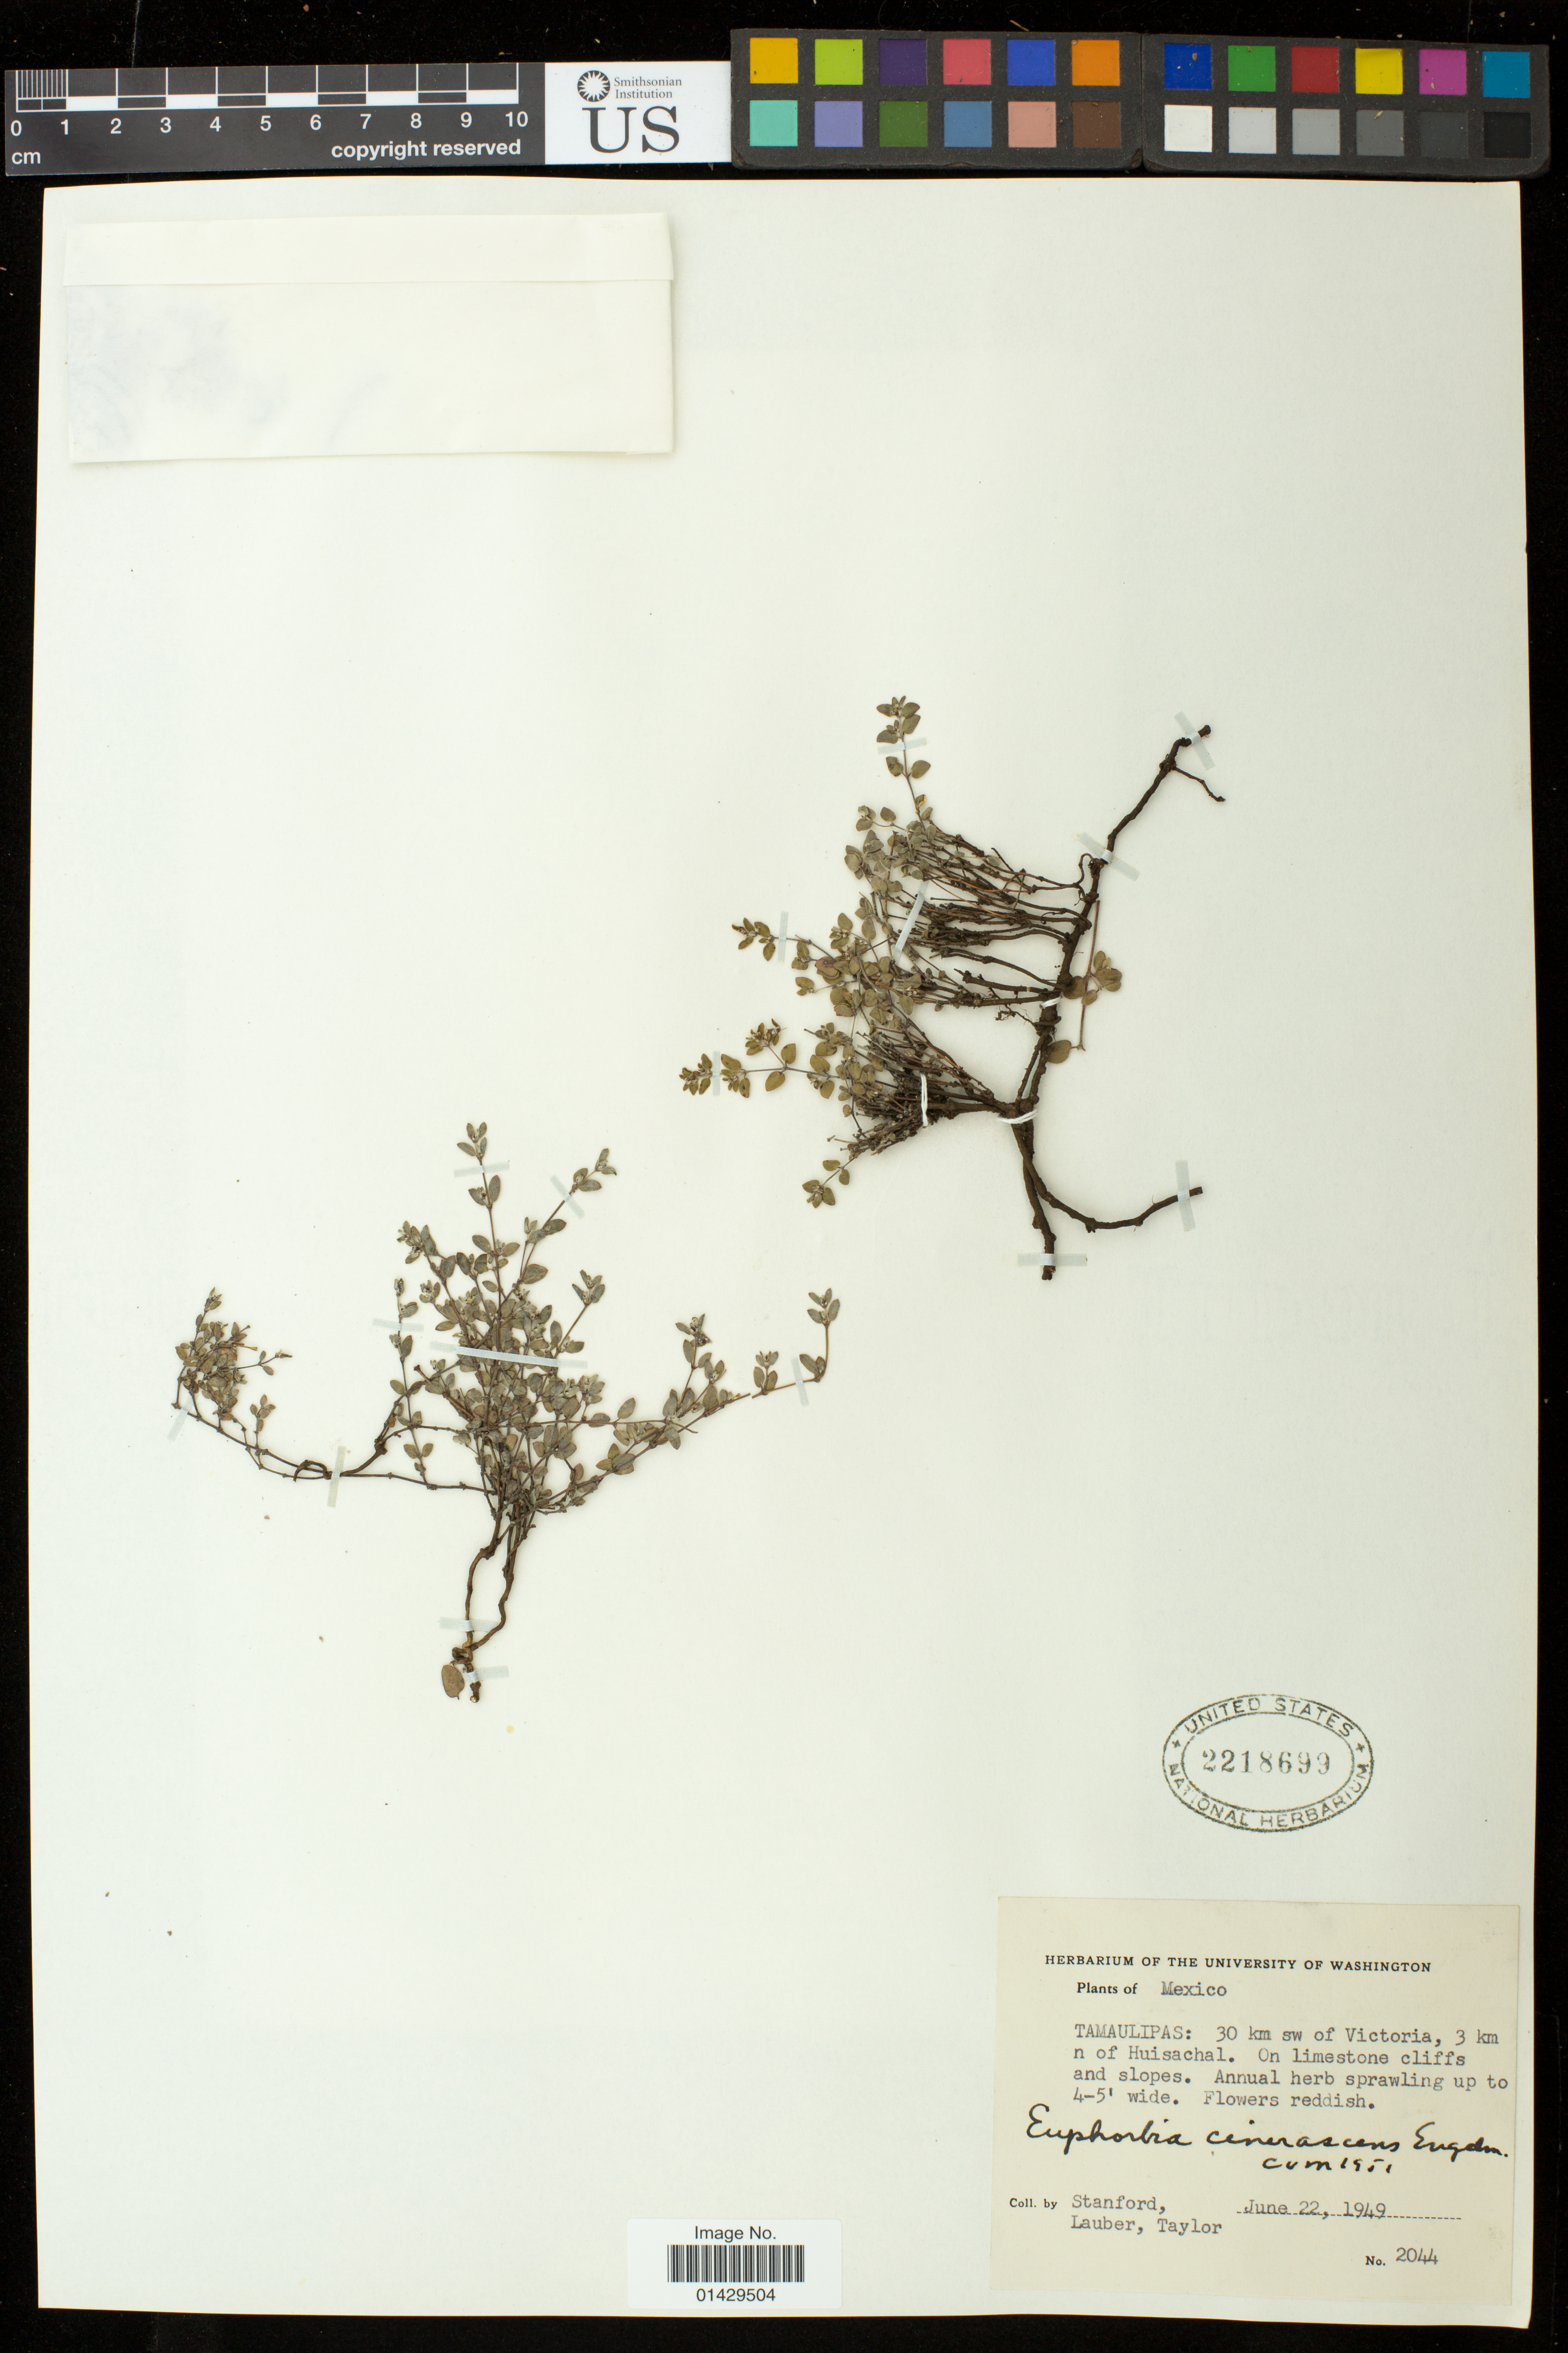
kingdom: Plantae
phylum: Tracheophyta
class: Magnoliopsida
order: Malpighiales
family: Euphorbiaceae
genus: Euphorbia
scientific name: Euphorbia cinerascens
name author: Engelm. in Emory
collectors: -. Stanford, -. Lauber & -. Taylor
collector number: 2044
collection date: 1949-06-22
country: Mexico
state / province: Tamaulipas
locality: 30 km sw of Victoria, 3 km n of Huisachal. On limestone cliffs and slopes.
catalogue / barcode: US 2218699